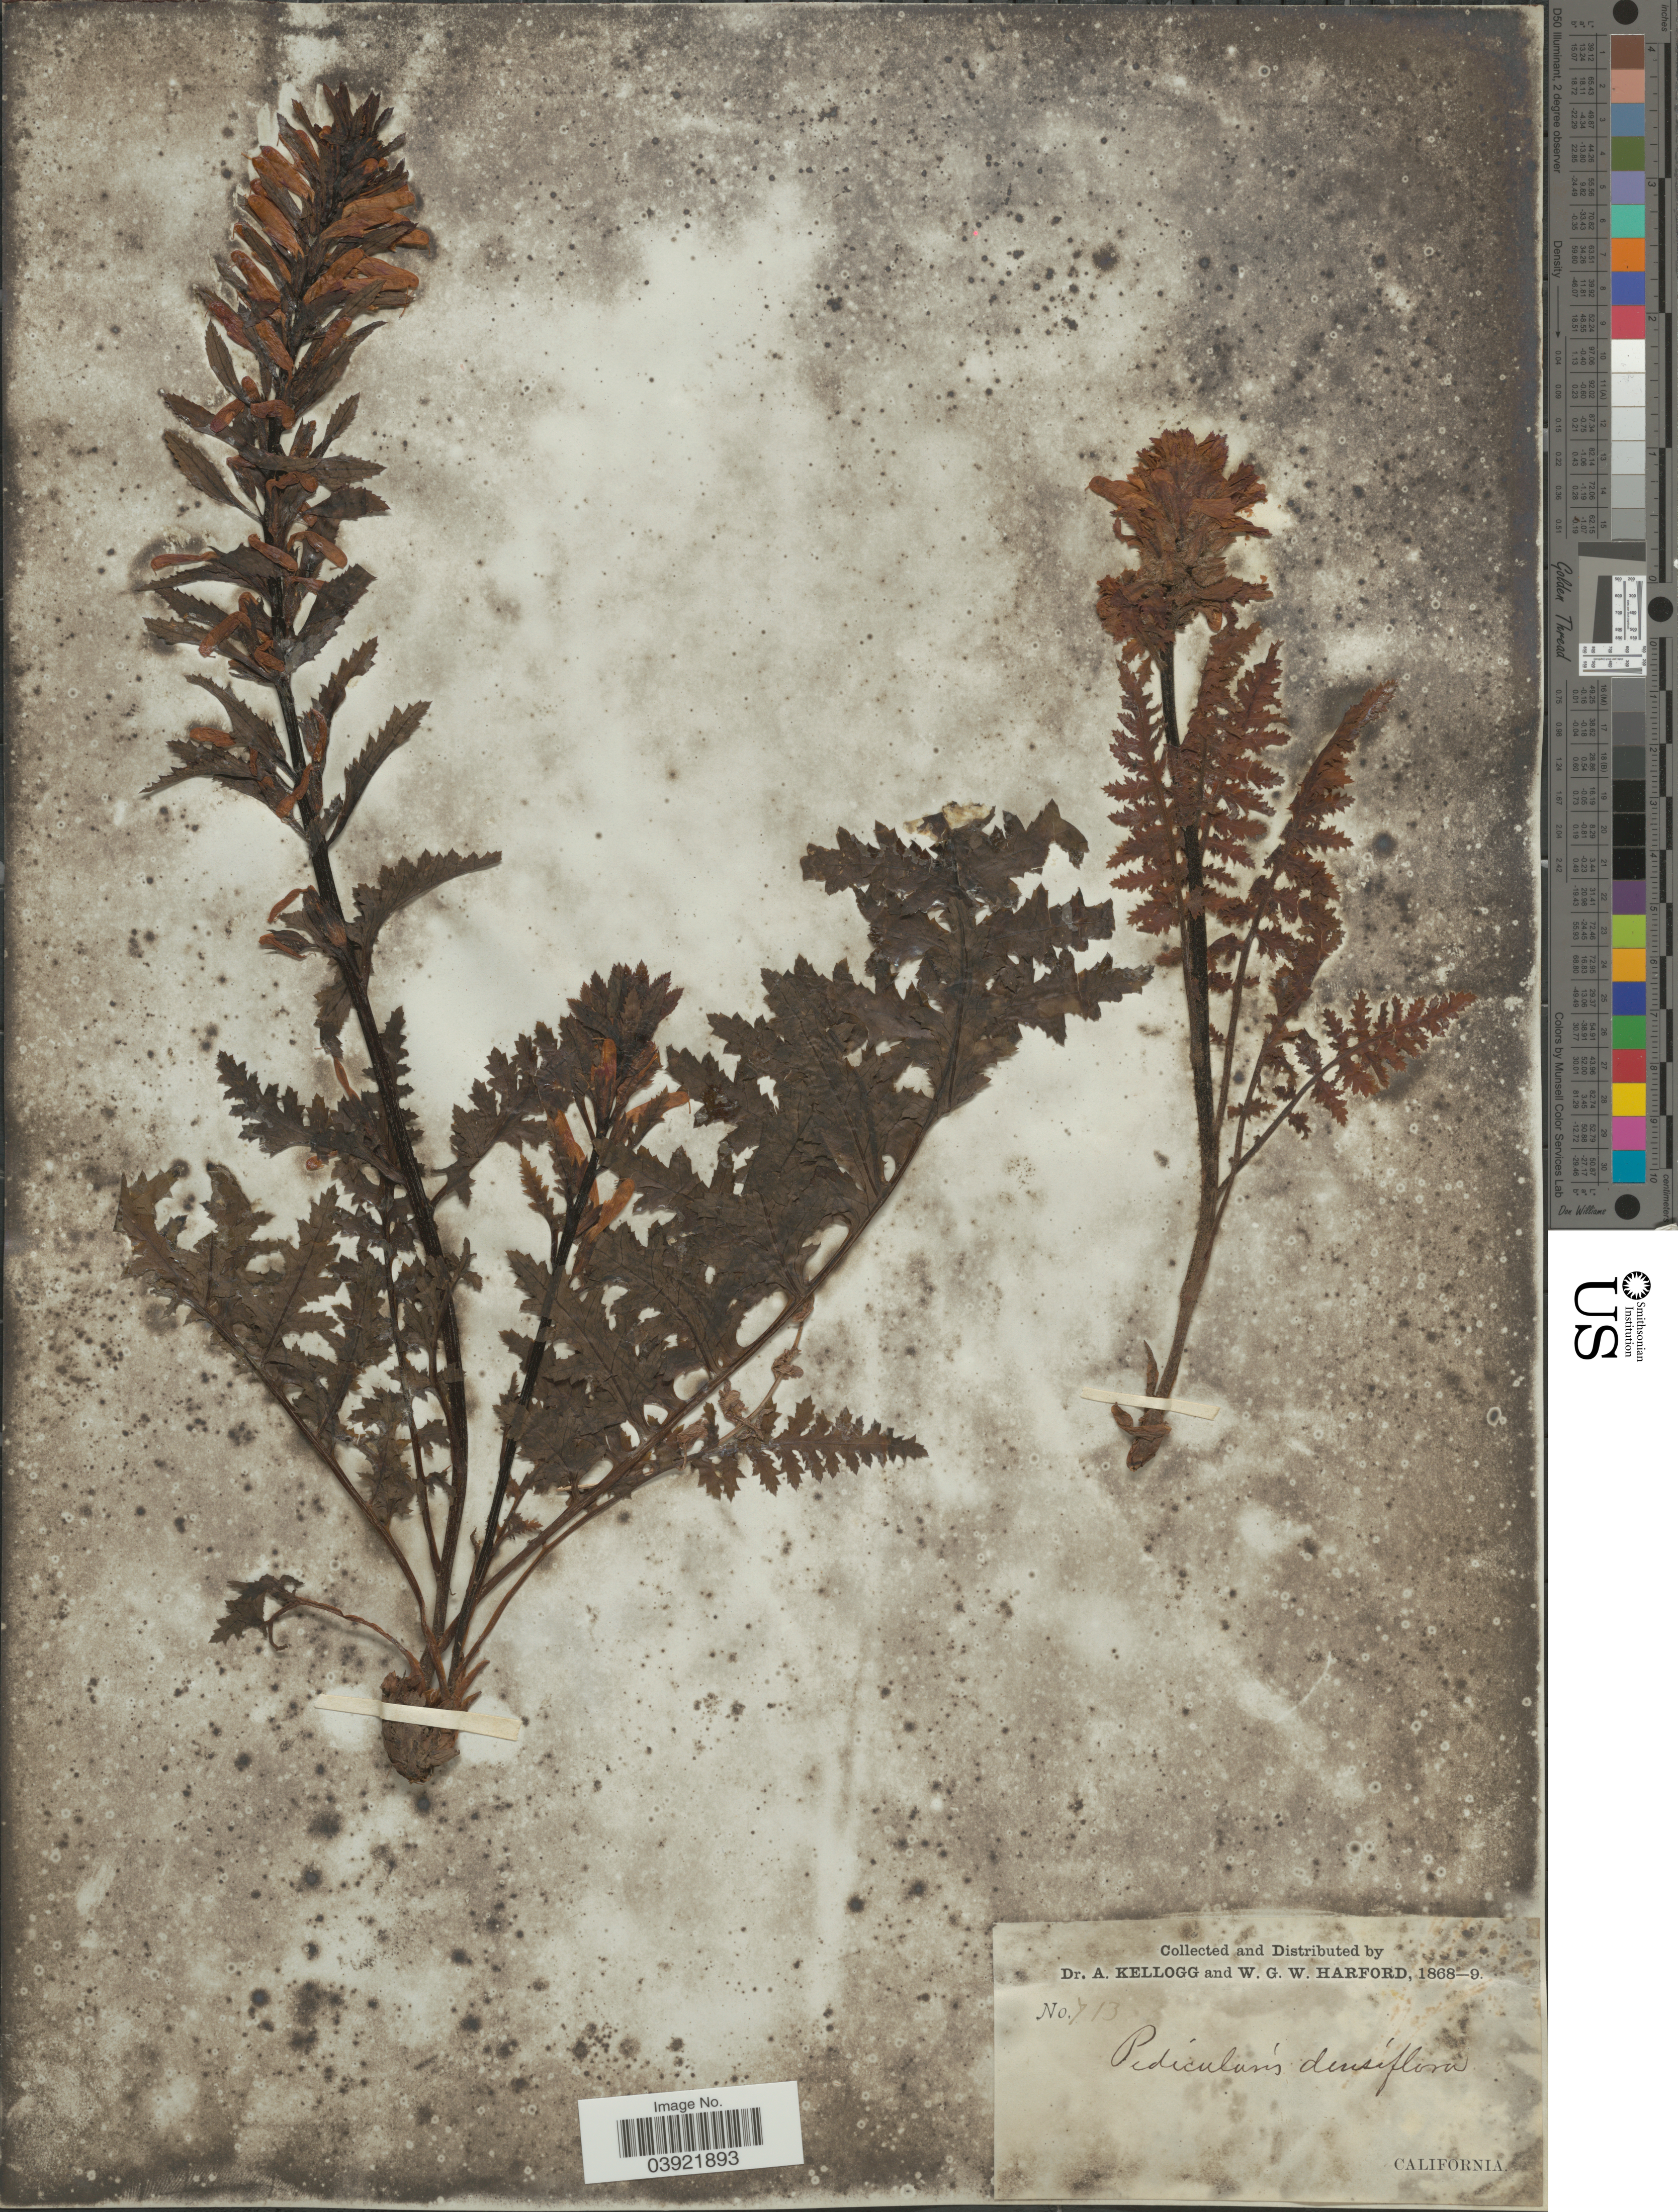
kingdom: Plantae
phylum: Tracheophyta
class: Magnoliopsida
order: Lamiales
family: Orobanchaceae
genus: Pedicularis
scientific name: Pedicularis densiflora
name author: Benth.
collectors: A. Kellogg & W. G. W. Harford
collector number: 713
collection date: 1868/1869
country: United States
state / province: California